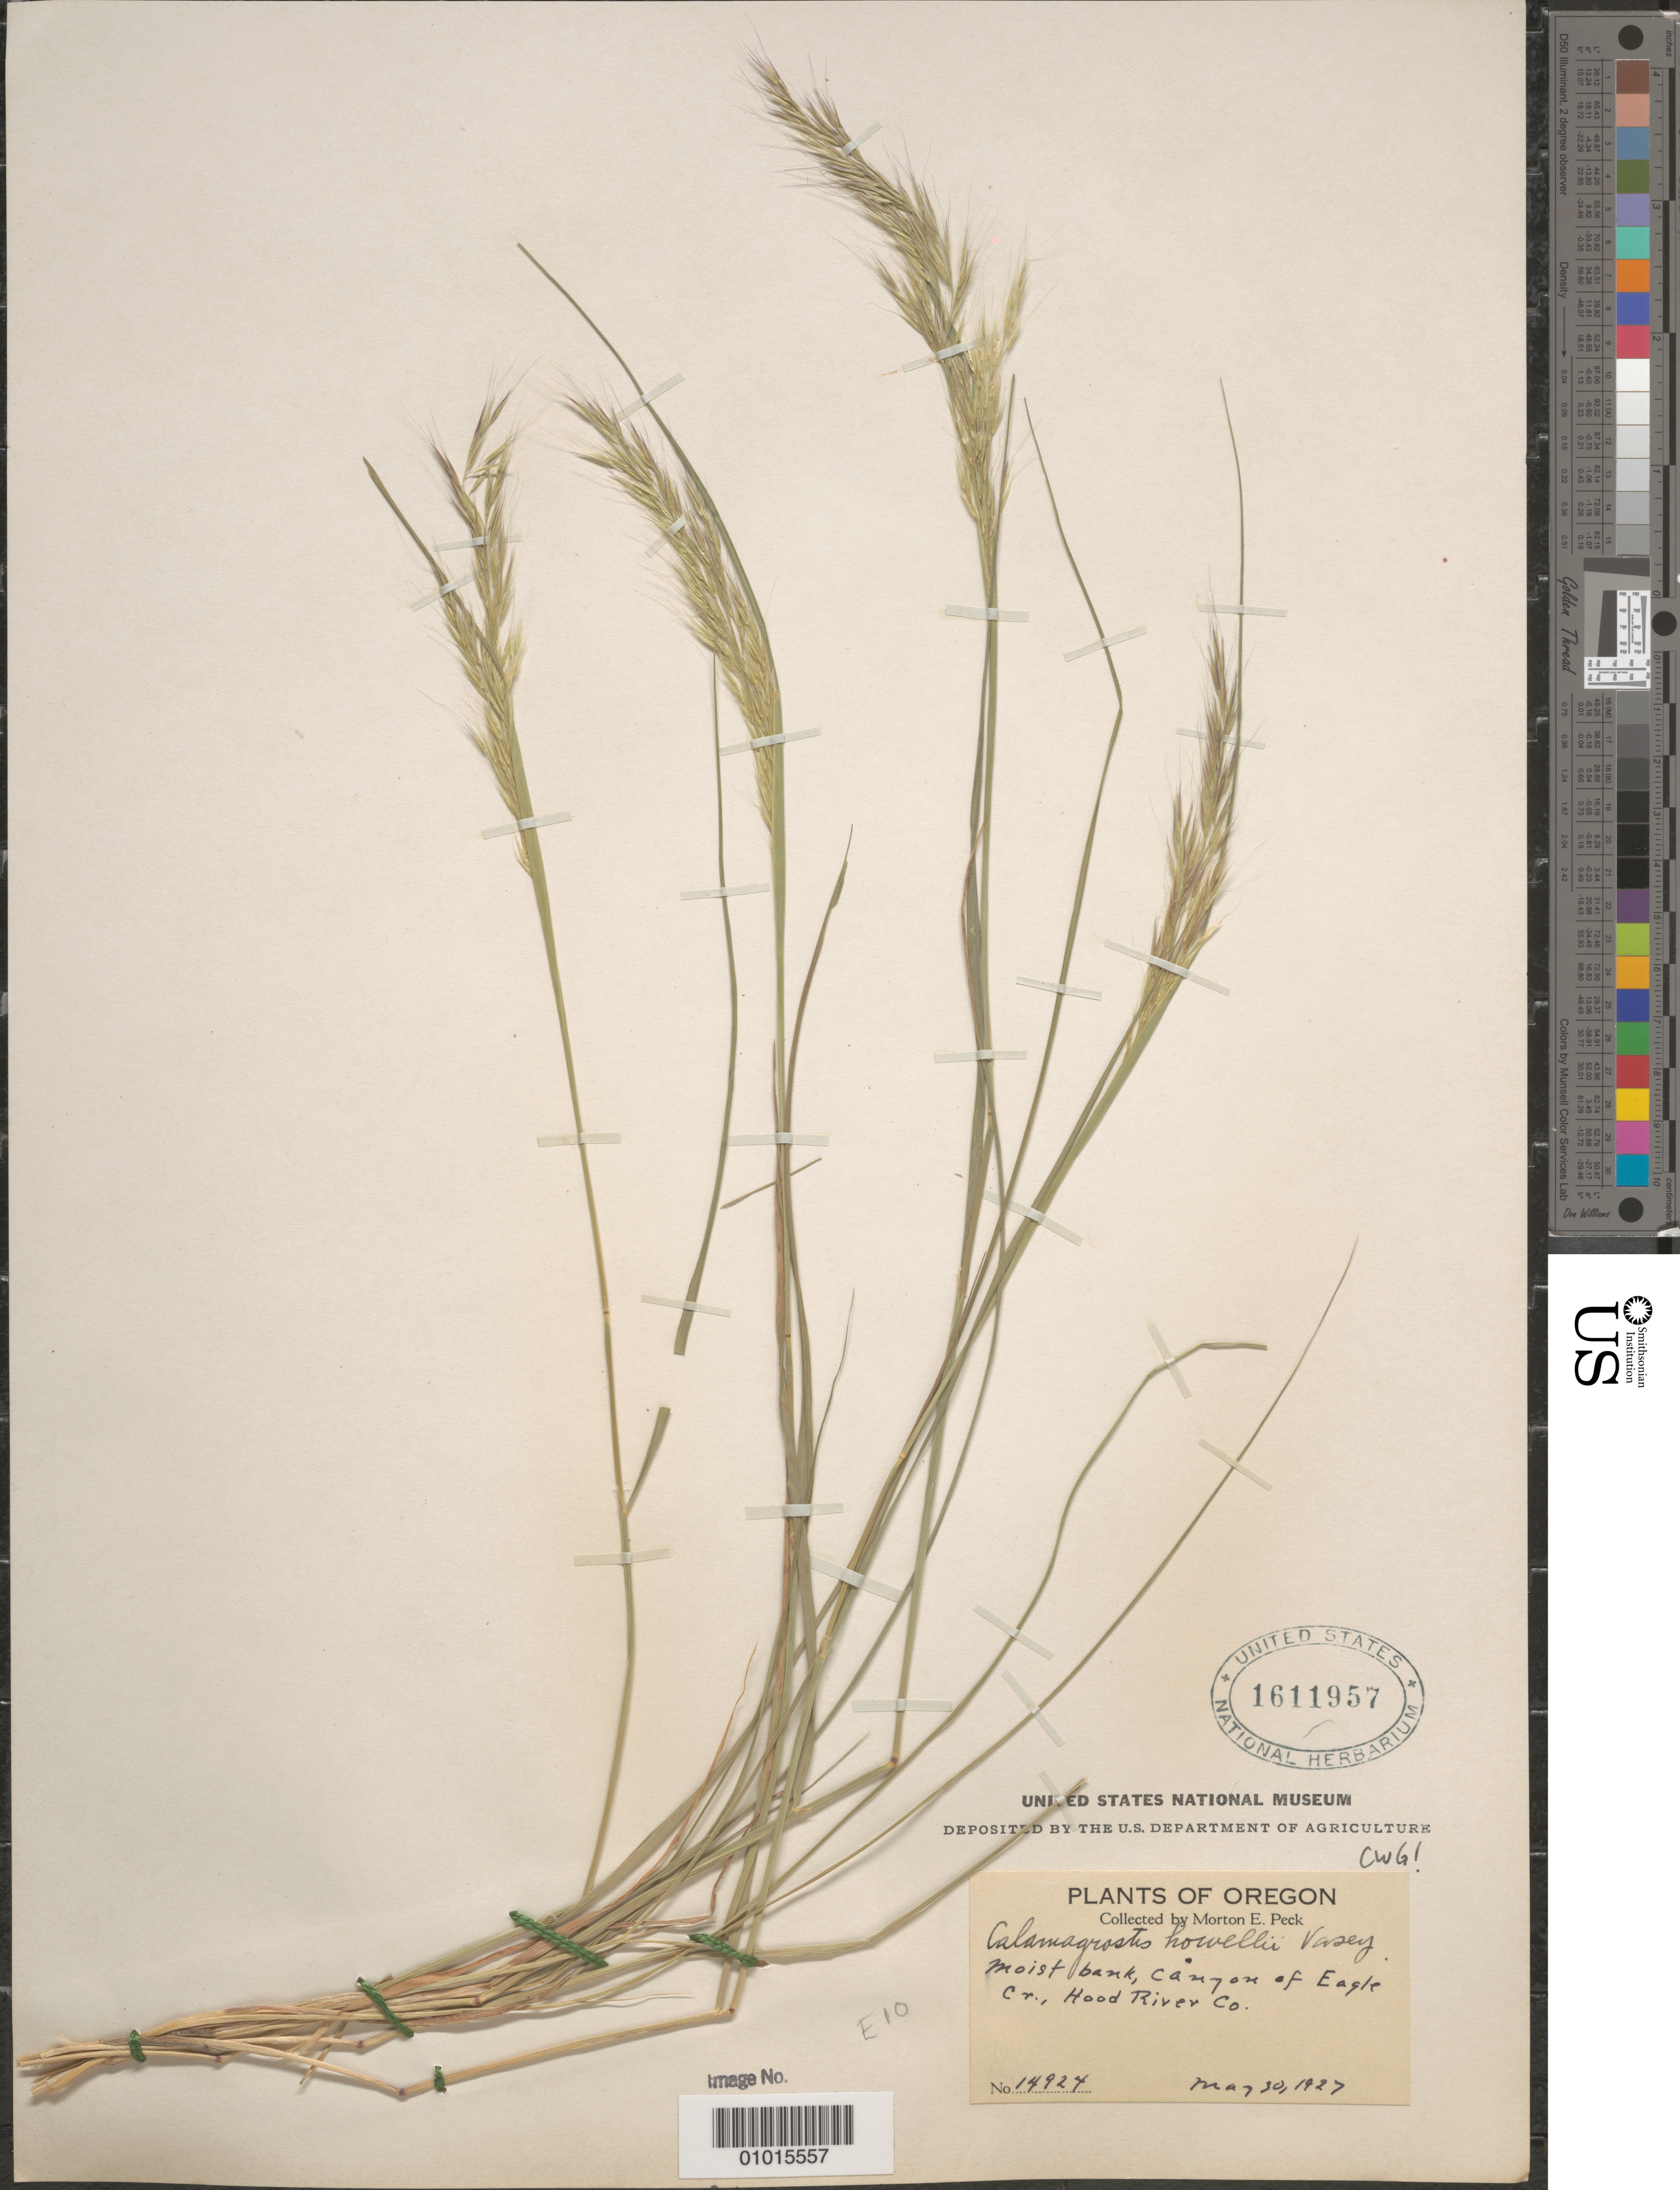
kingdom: Plantae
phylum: Tracheophyta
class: Liliopsida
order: Poales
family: Poaceae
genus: Calamagrostis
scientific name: Calamagrostis howellii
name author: Vasey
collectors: M. E. Peck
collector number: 14924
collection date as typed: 30 May 1927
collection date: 1927-05-30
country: United States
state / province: Oregon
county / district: Hood River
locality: Moist bank, Canyon of Eagle Cr.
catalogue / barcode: US 1611957